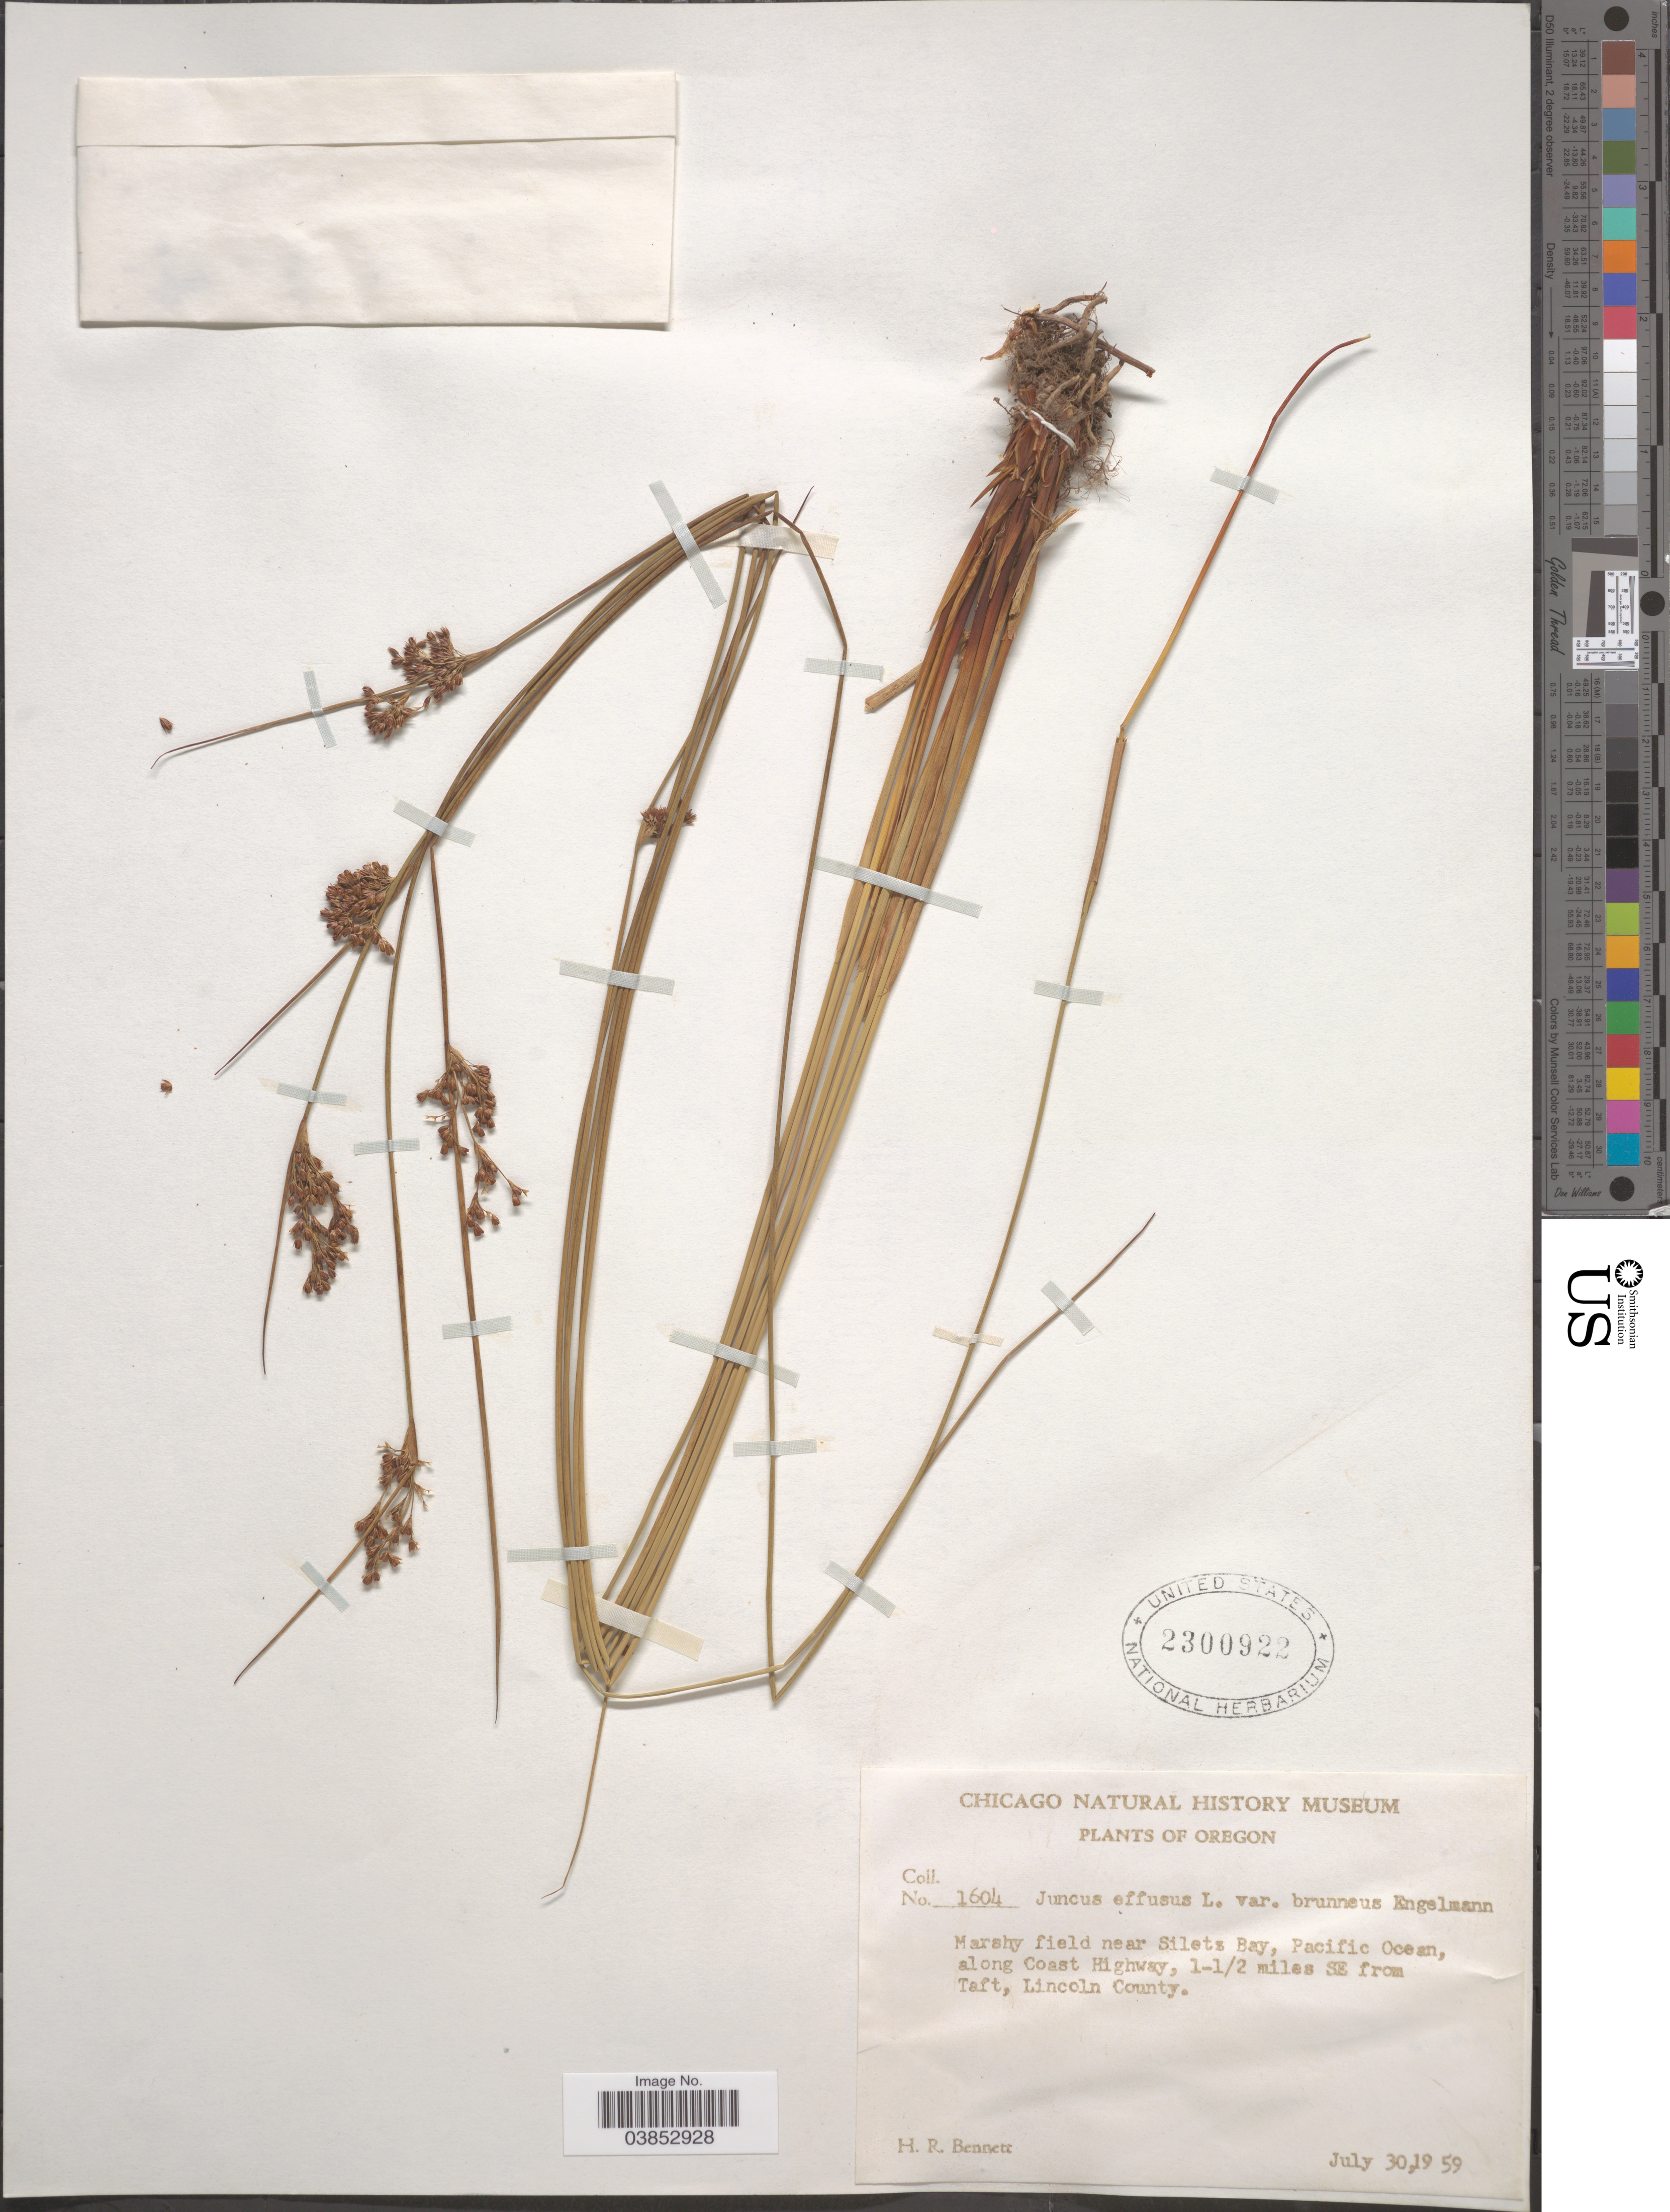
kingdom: Plantae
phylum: Tracheophyta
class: Liliopsida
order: Poales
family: Juncaceae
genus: Juncus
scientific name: Juncus effusus var. brunneus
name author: Engelm.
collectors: H. R. Bennett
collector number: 1604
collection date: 1959-07-30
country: United States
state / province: Oregon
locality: Marshy field near Silets Bay, Pacific Ocean, along Coast Highway, 1-1½ miles SE from Taft, Lincoln County.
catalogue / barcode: US 2300922